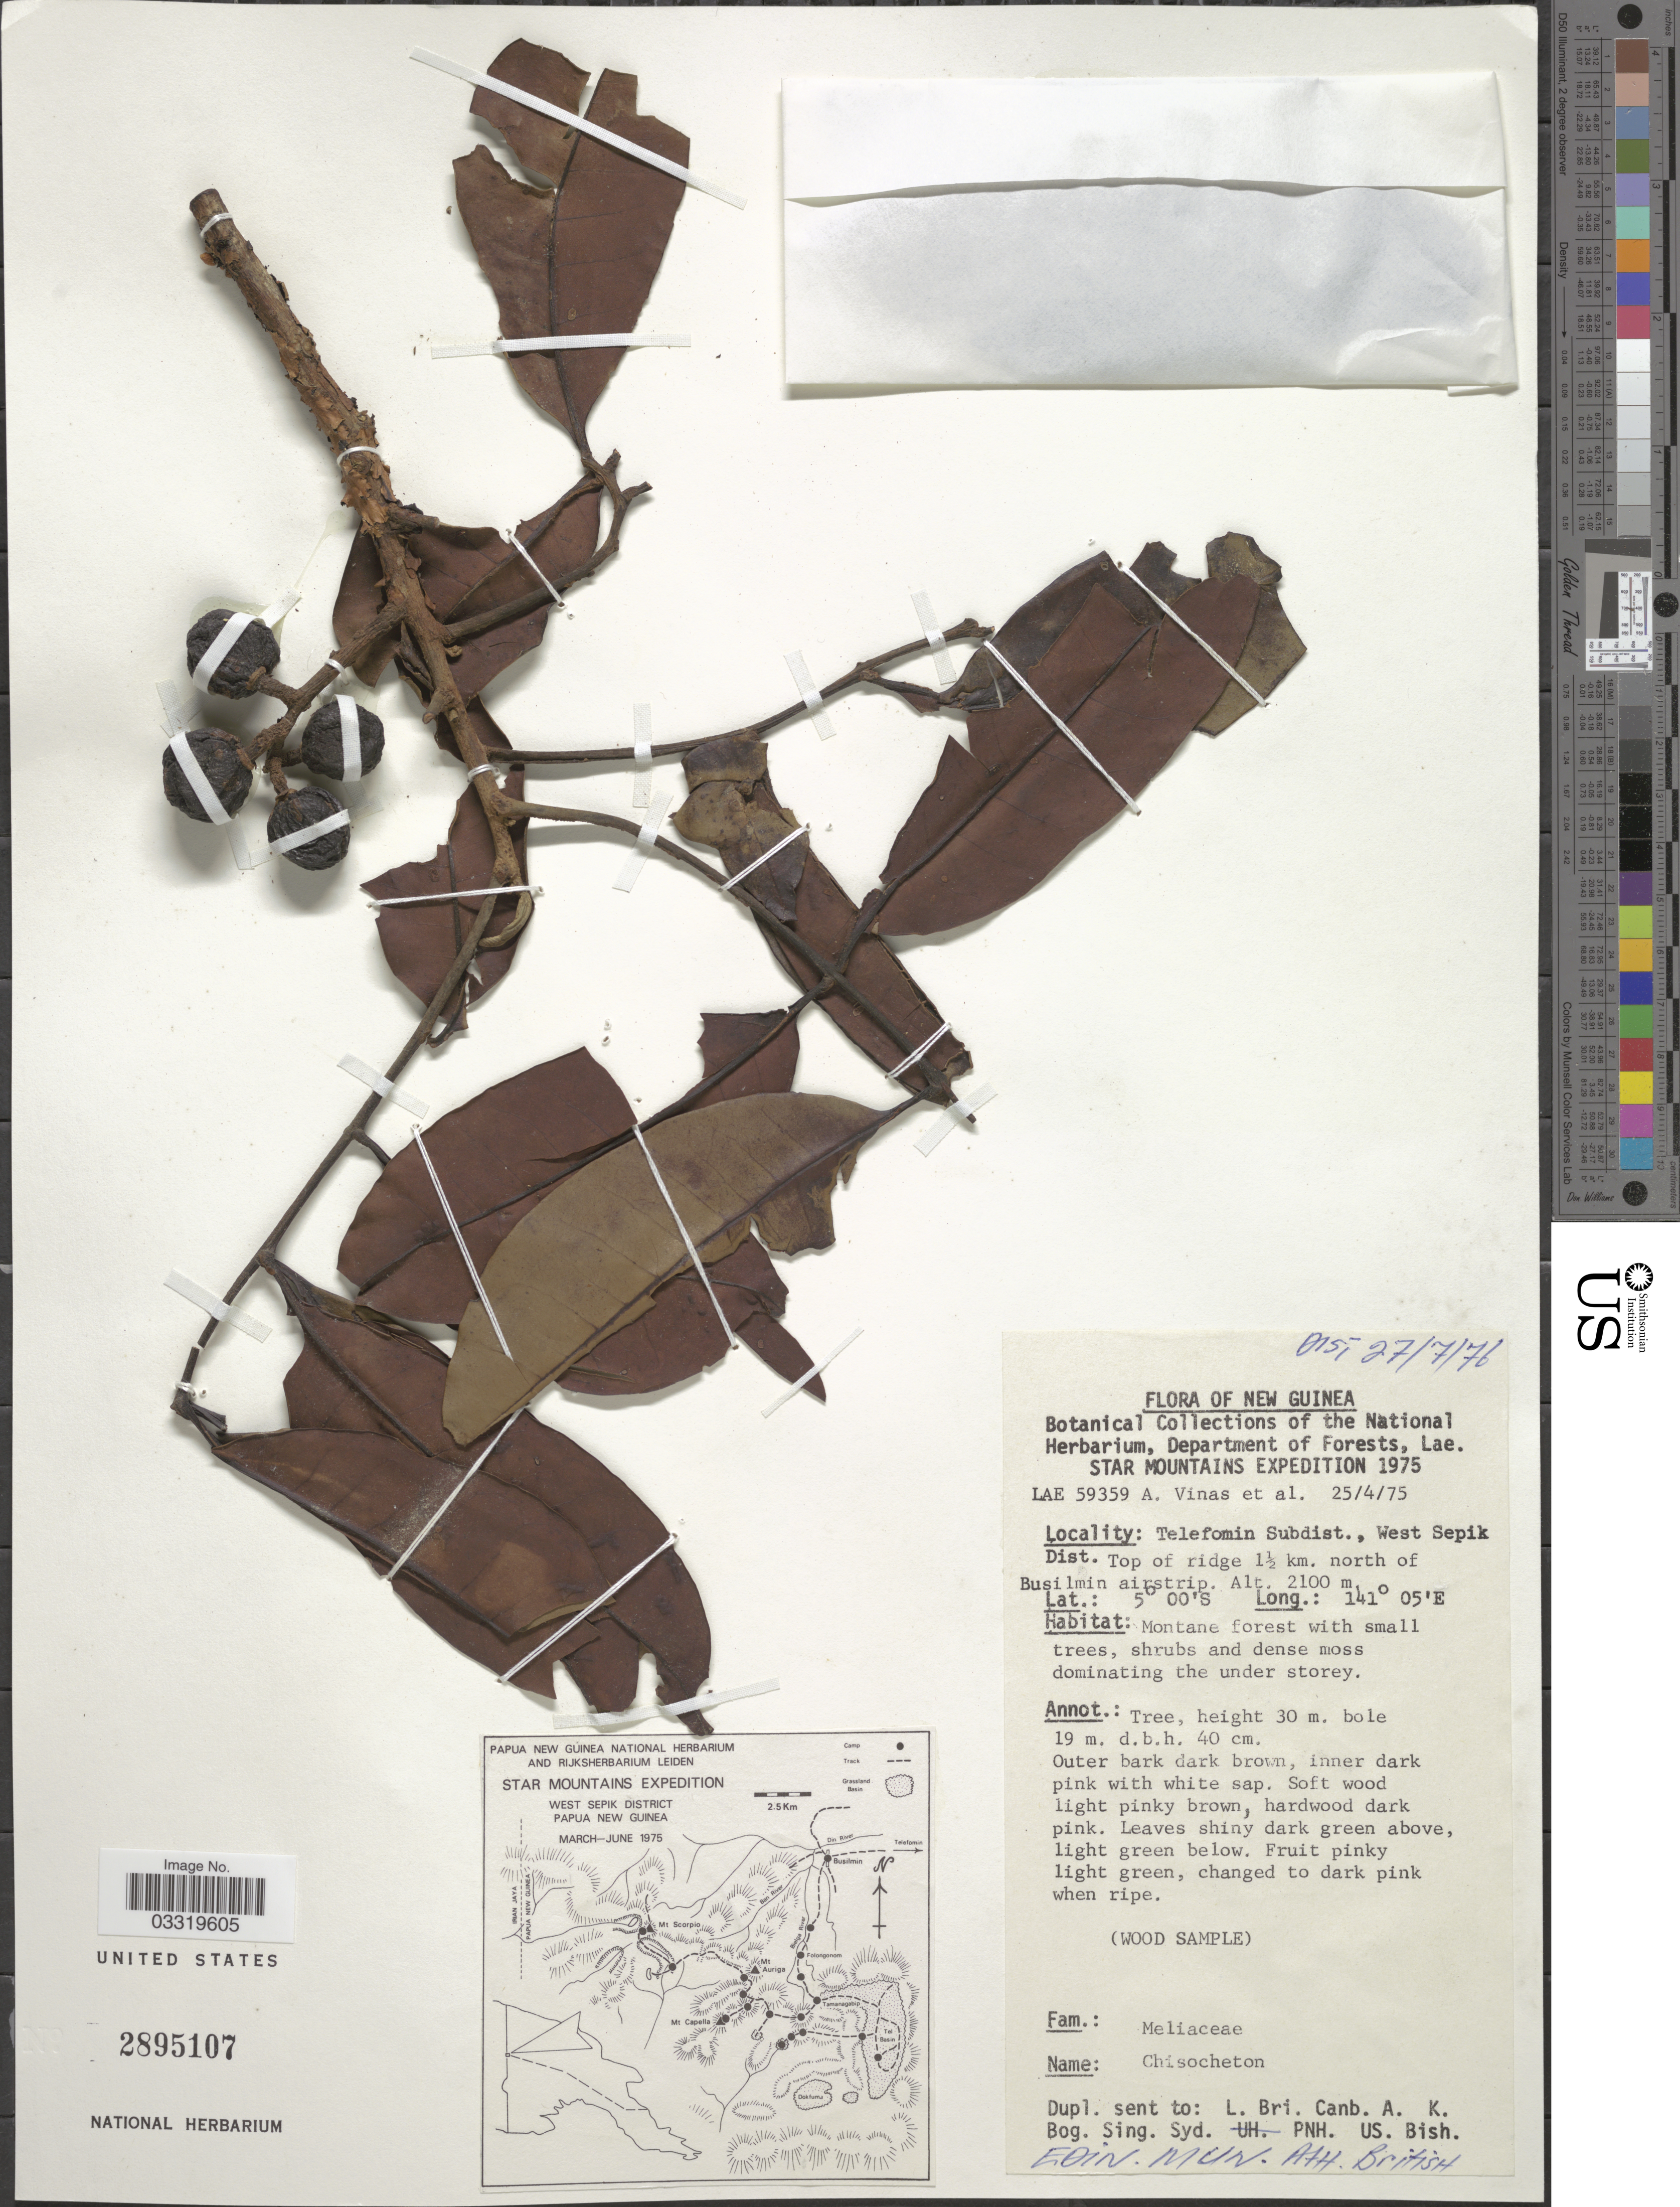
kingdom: Plantae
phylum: Tracheophyta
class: Magnoliopsida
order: Sapindales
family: Meliaceae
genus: Chisocheton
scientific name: Chisocheton sp.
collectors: A. Vinas & et al.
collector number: LAE59359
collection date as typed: Transcribed d/m/y: 25/4/75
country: Papua New Guinea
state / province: Sandaun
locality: New Guinea. Telefomin Subdist., West Sepik Dist. Top of ridge 1½ km. north of Busilmin airstrip.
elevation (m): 2100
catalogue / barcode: US 2895107